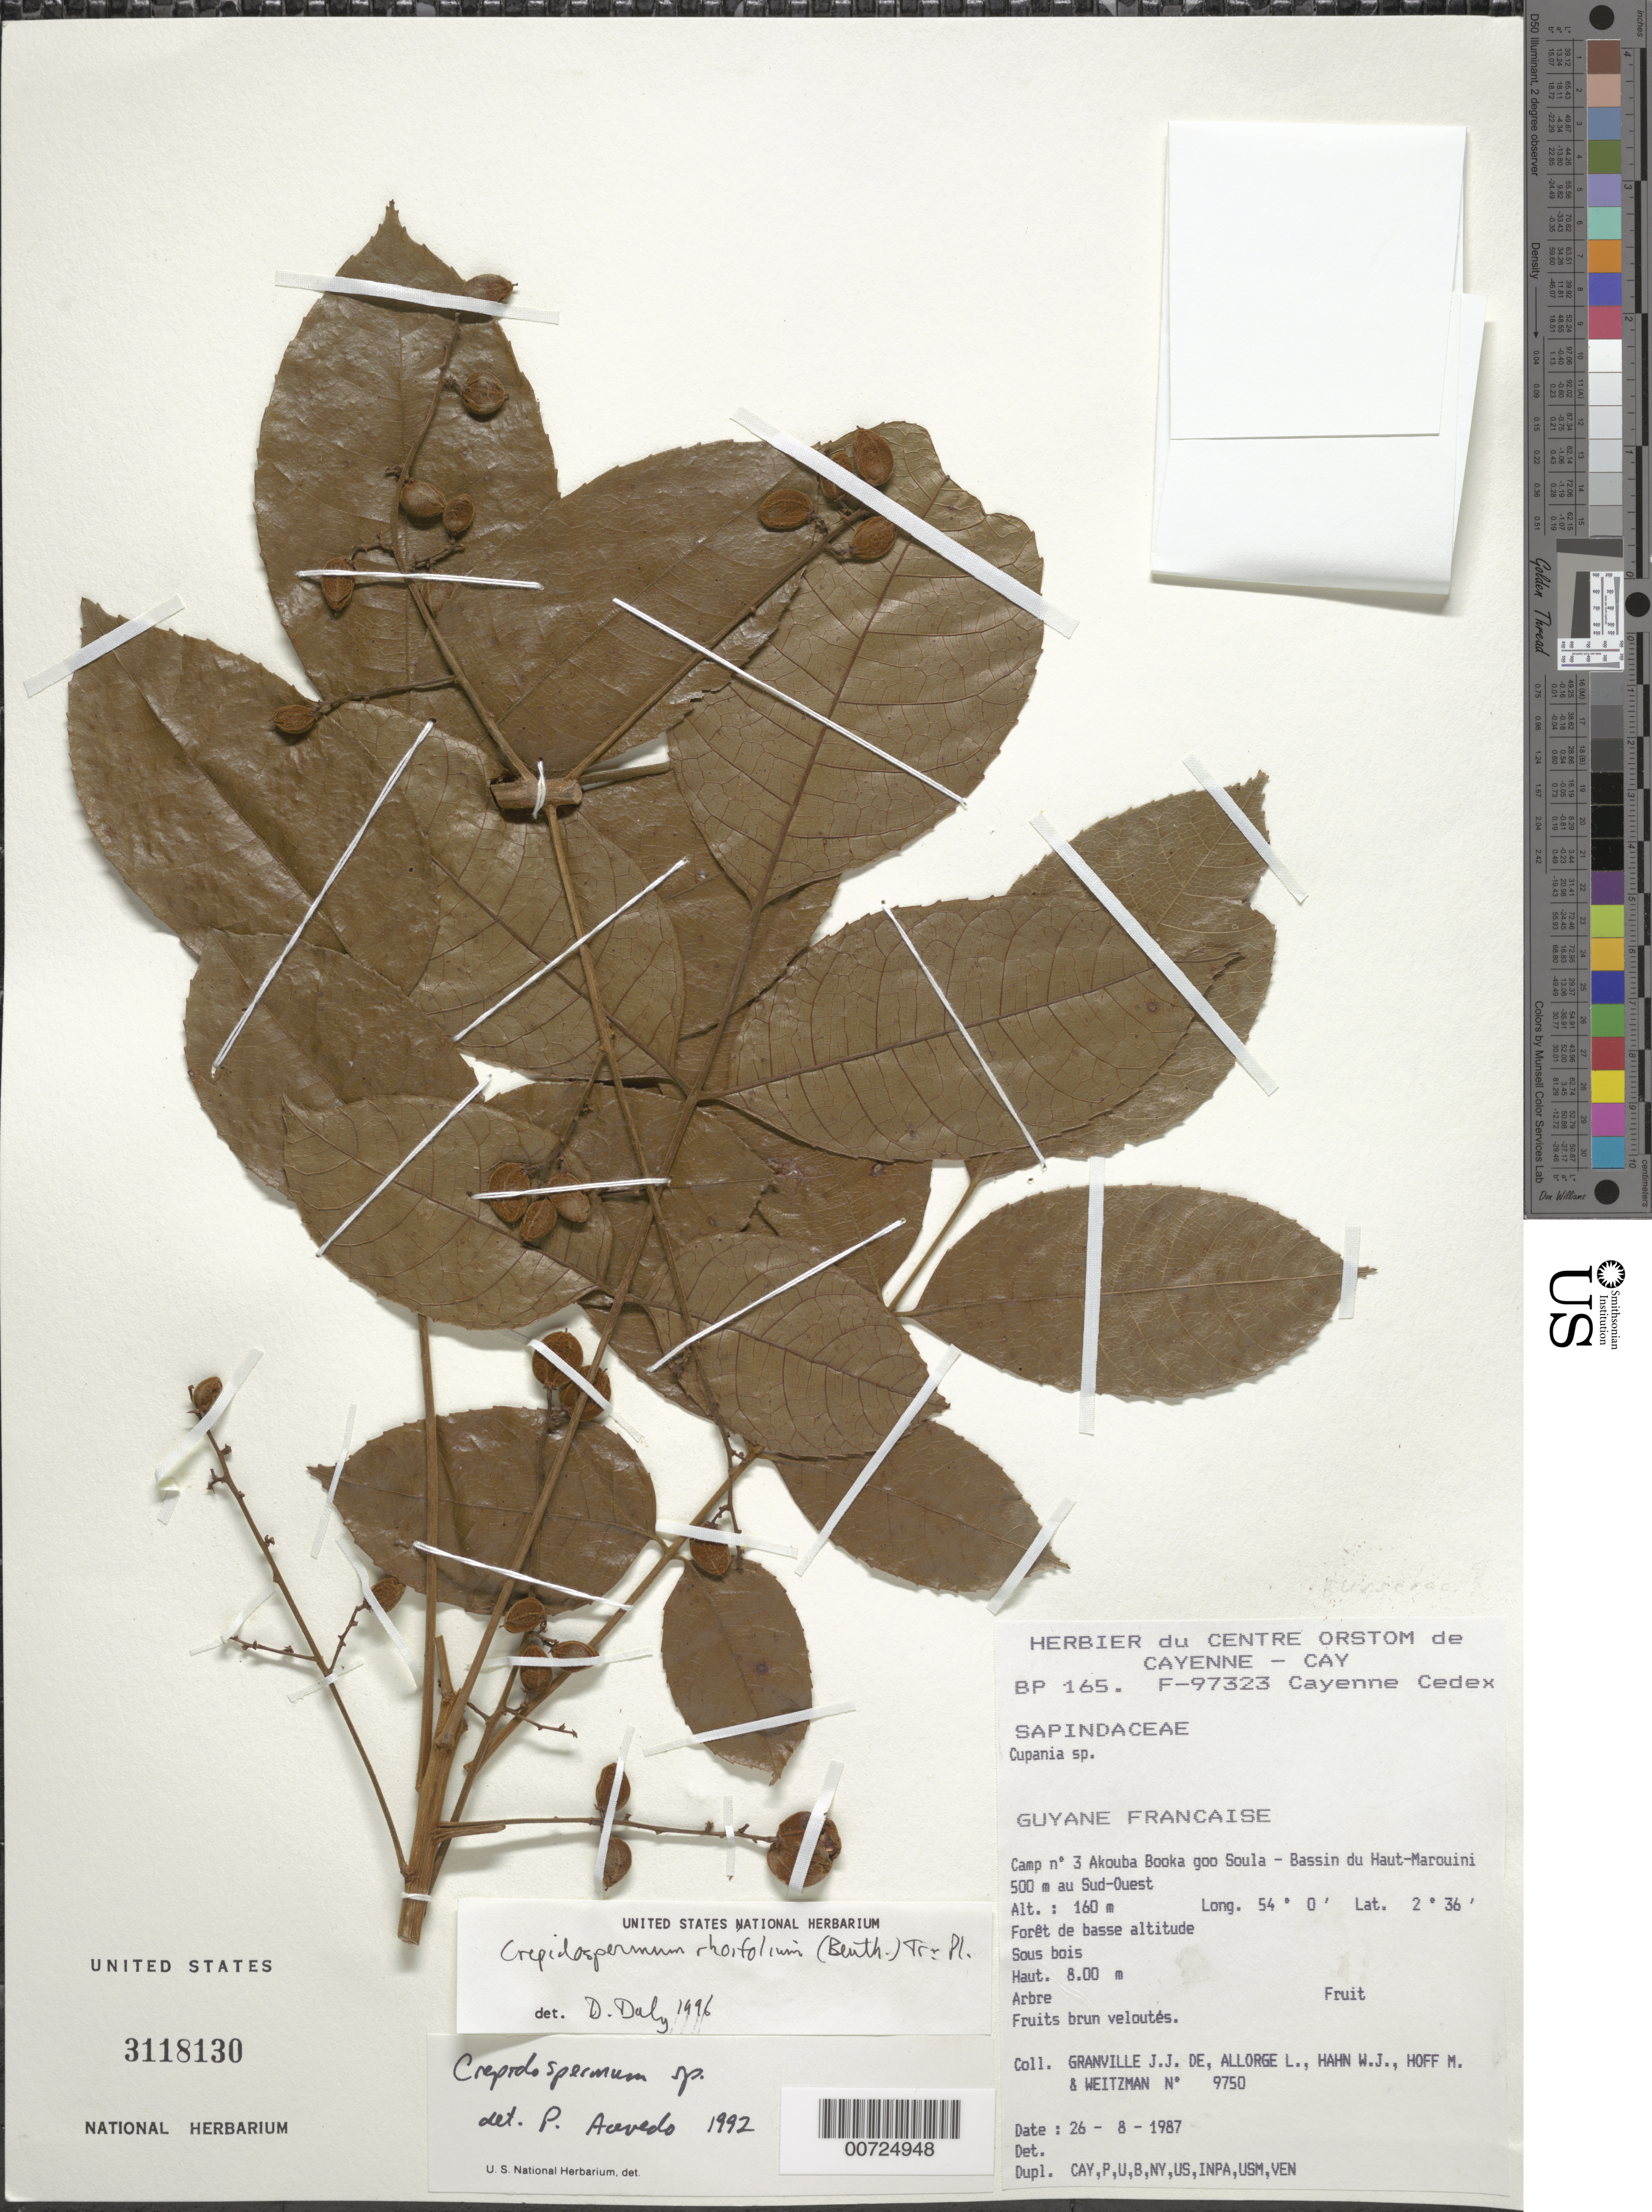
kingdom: Plantae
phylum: Tracheophyta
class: Magnoliopsida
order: Sapindales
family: Burseraceae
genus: Protium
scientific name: Protium rhoifolium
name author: (Benth.) Byng & Christenh.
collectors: J.-J. de Granville, L. Allorge, W. J. Hahn, M. Hoff & A. L. Weitzman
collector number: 9750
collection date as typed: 26-Aug-87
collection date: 1987-08-26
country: French Guiana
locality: Akouba Booka goo Soula, Camp #3, Roche no. 1, Bassin du Haut-Marouini, 500 m au Sud-Ouest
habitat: Forêt de basse altitude, Sous bois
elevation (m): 160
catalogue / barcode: US 3118130